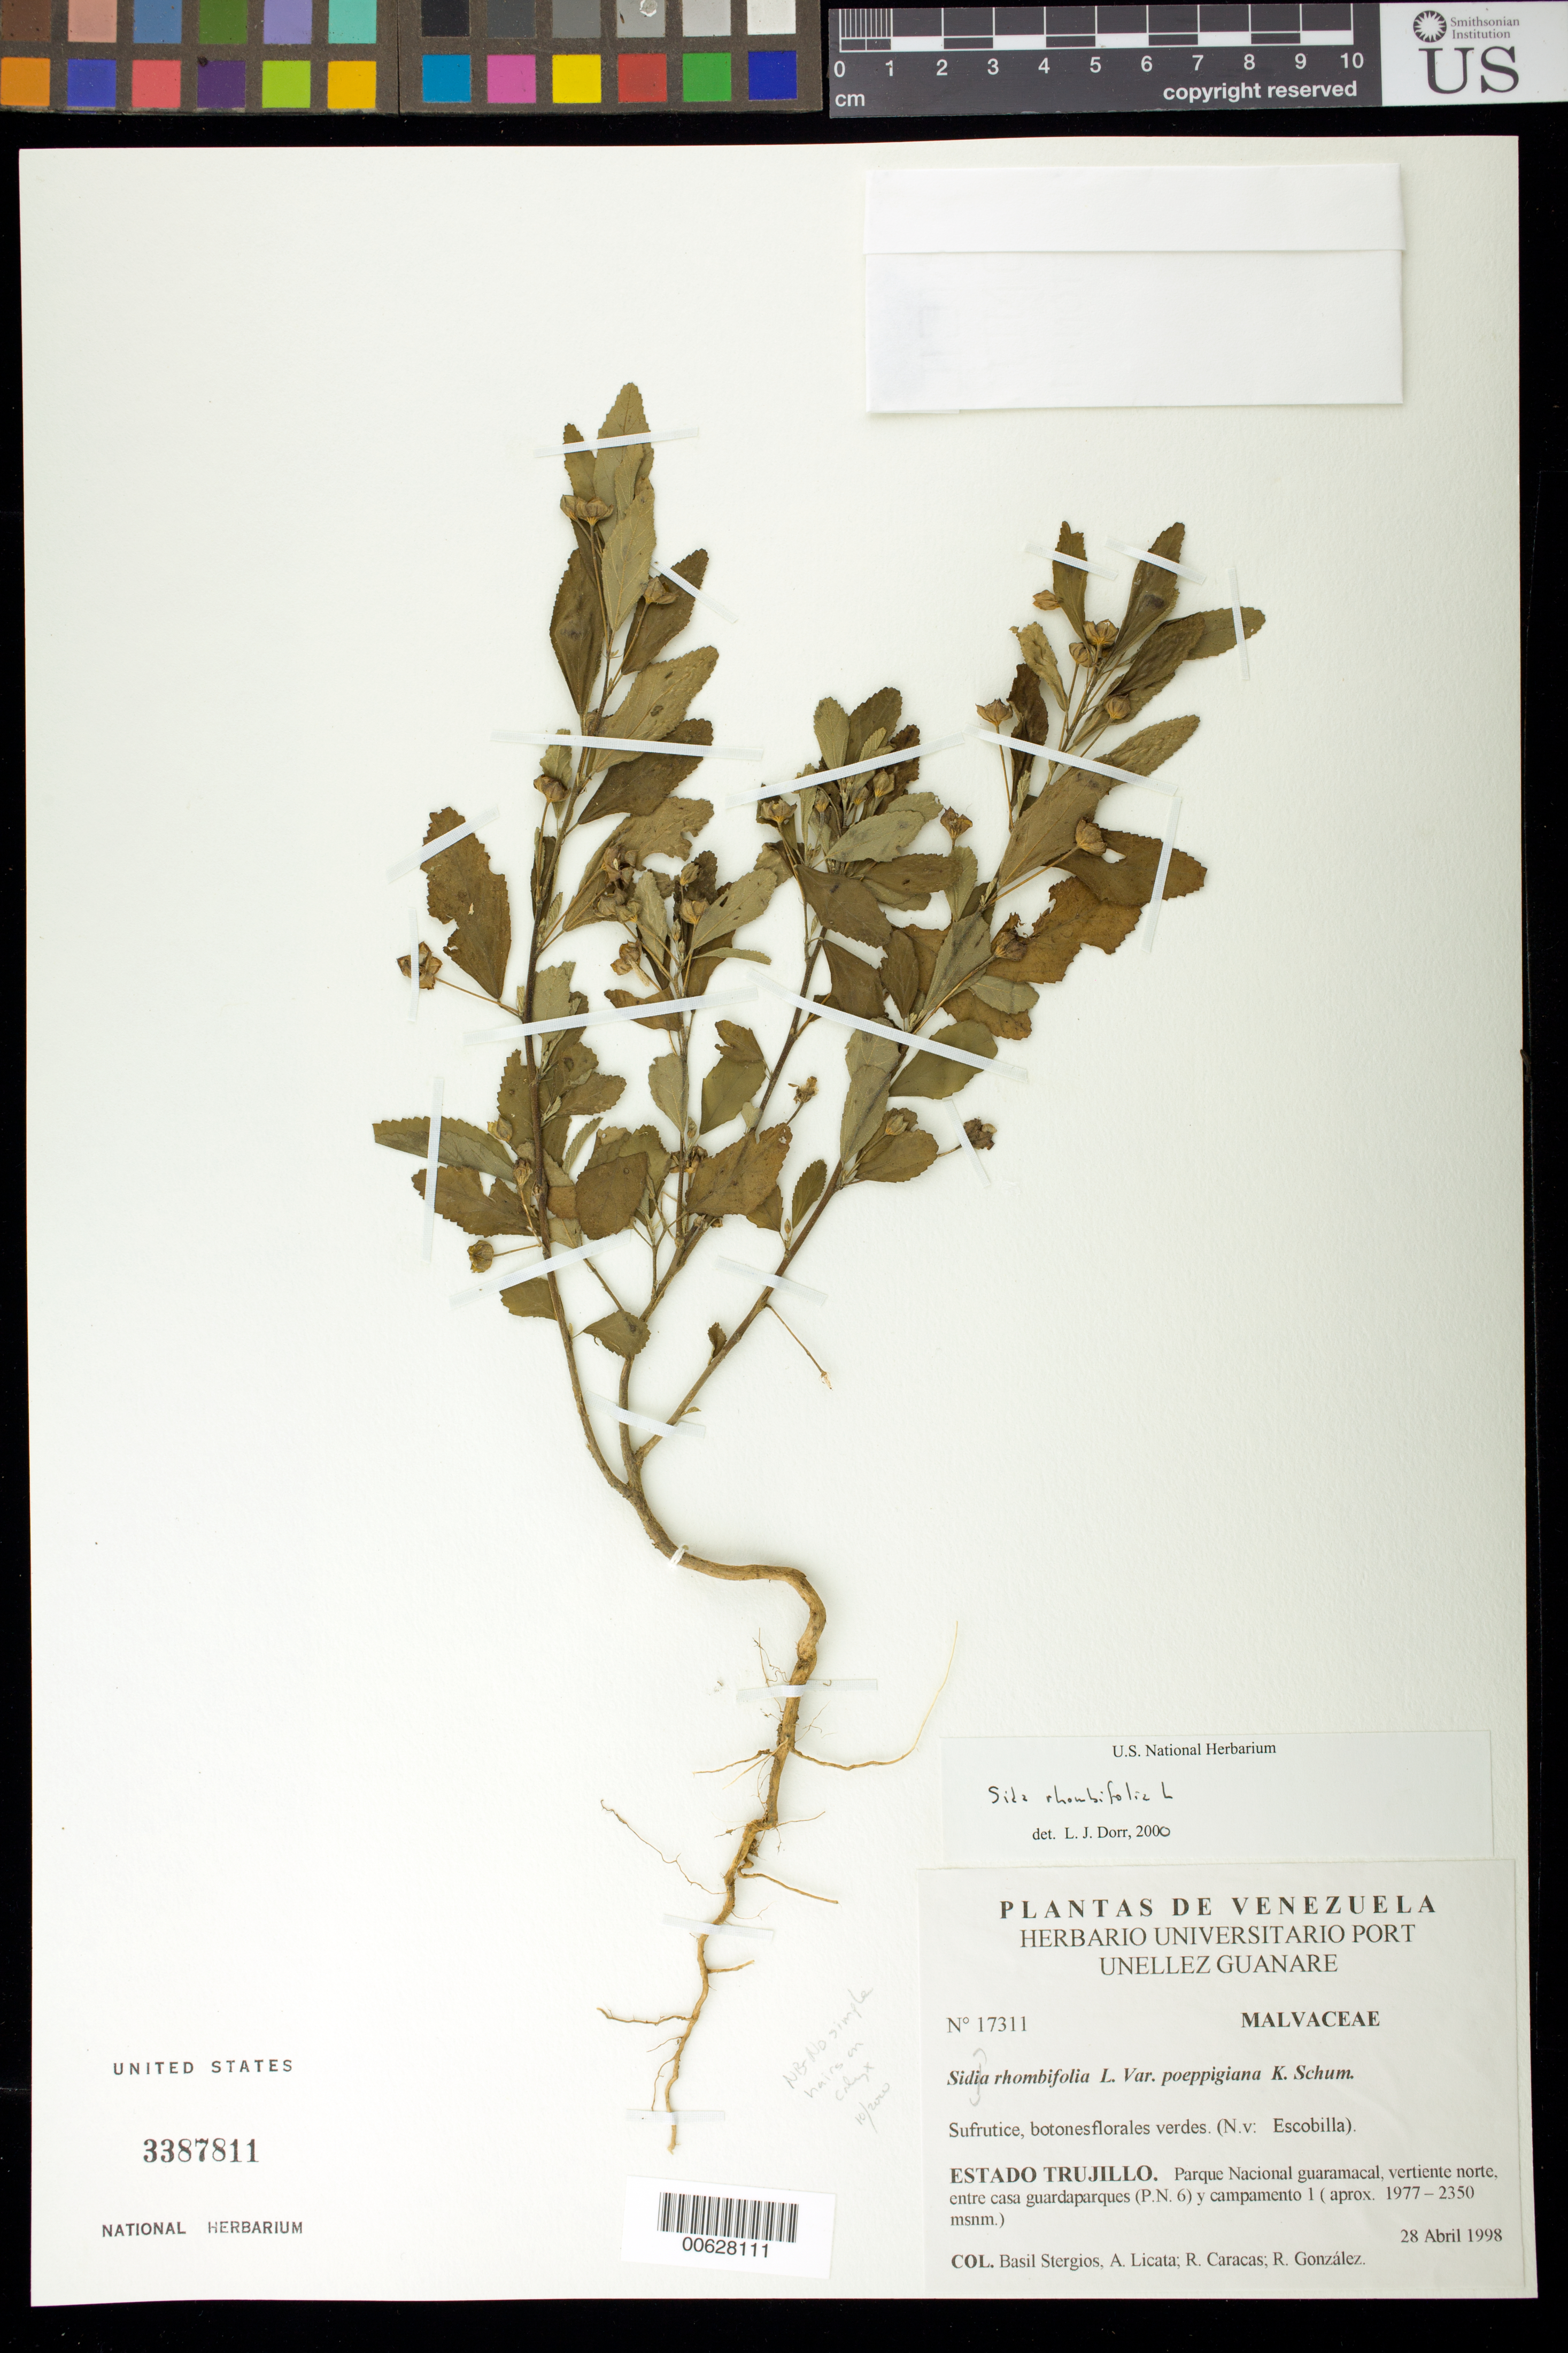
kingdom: Plantae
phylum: Tracheophyta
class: Magnoliopsida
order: Malvales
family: Malvaceae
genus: Sida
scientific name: Sida rhombifolia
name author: L.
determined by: Dorr, L. J., (BOT), Smithsonian Institution - National Museum of Natural History (UNITED STATES)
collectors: B. G. Stergios, A. Licata, R. Caracas & R. González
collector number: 17311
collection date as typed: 28 Apr 1998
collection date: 1998-04-28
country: Venezuela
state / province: Trujillo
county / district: Boconó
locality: Parque Nacional Guaramacal, vertiente N, entre casa guardaparques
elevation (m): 1977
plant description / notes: Common name: Escobilla; PORT, TEX, US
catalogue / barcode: US 3387811